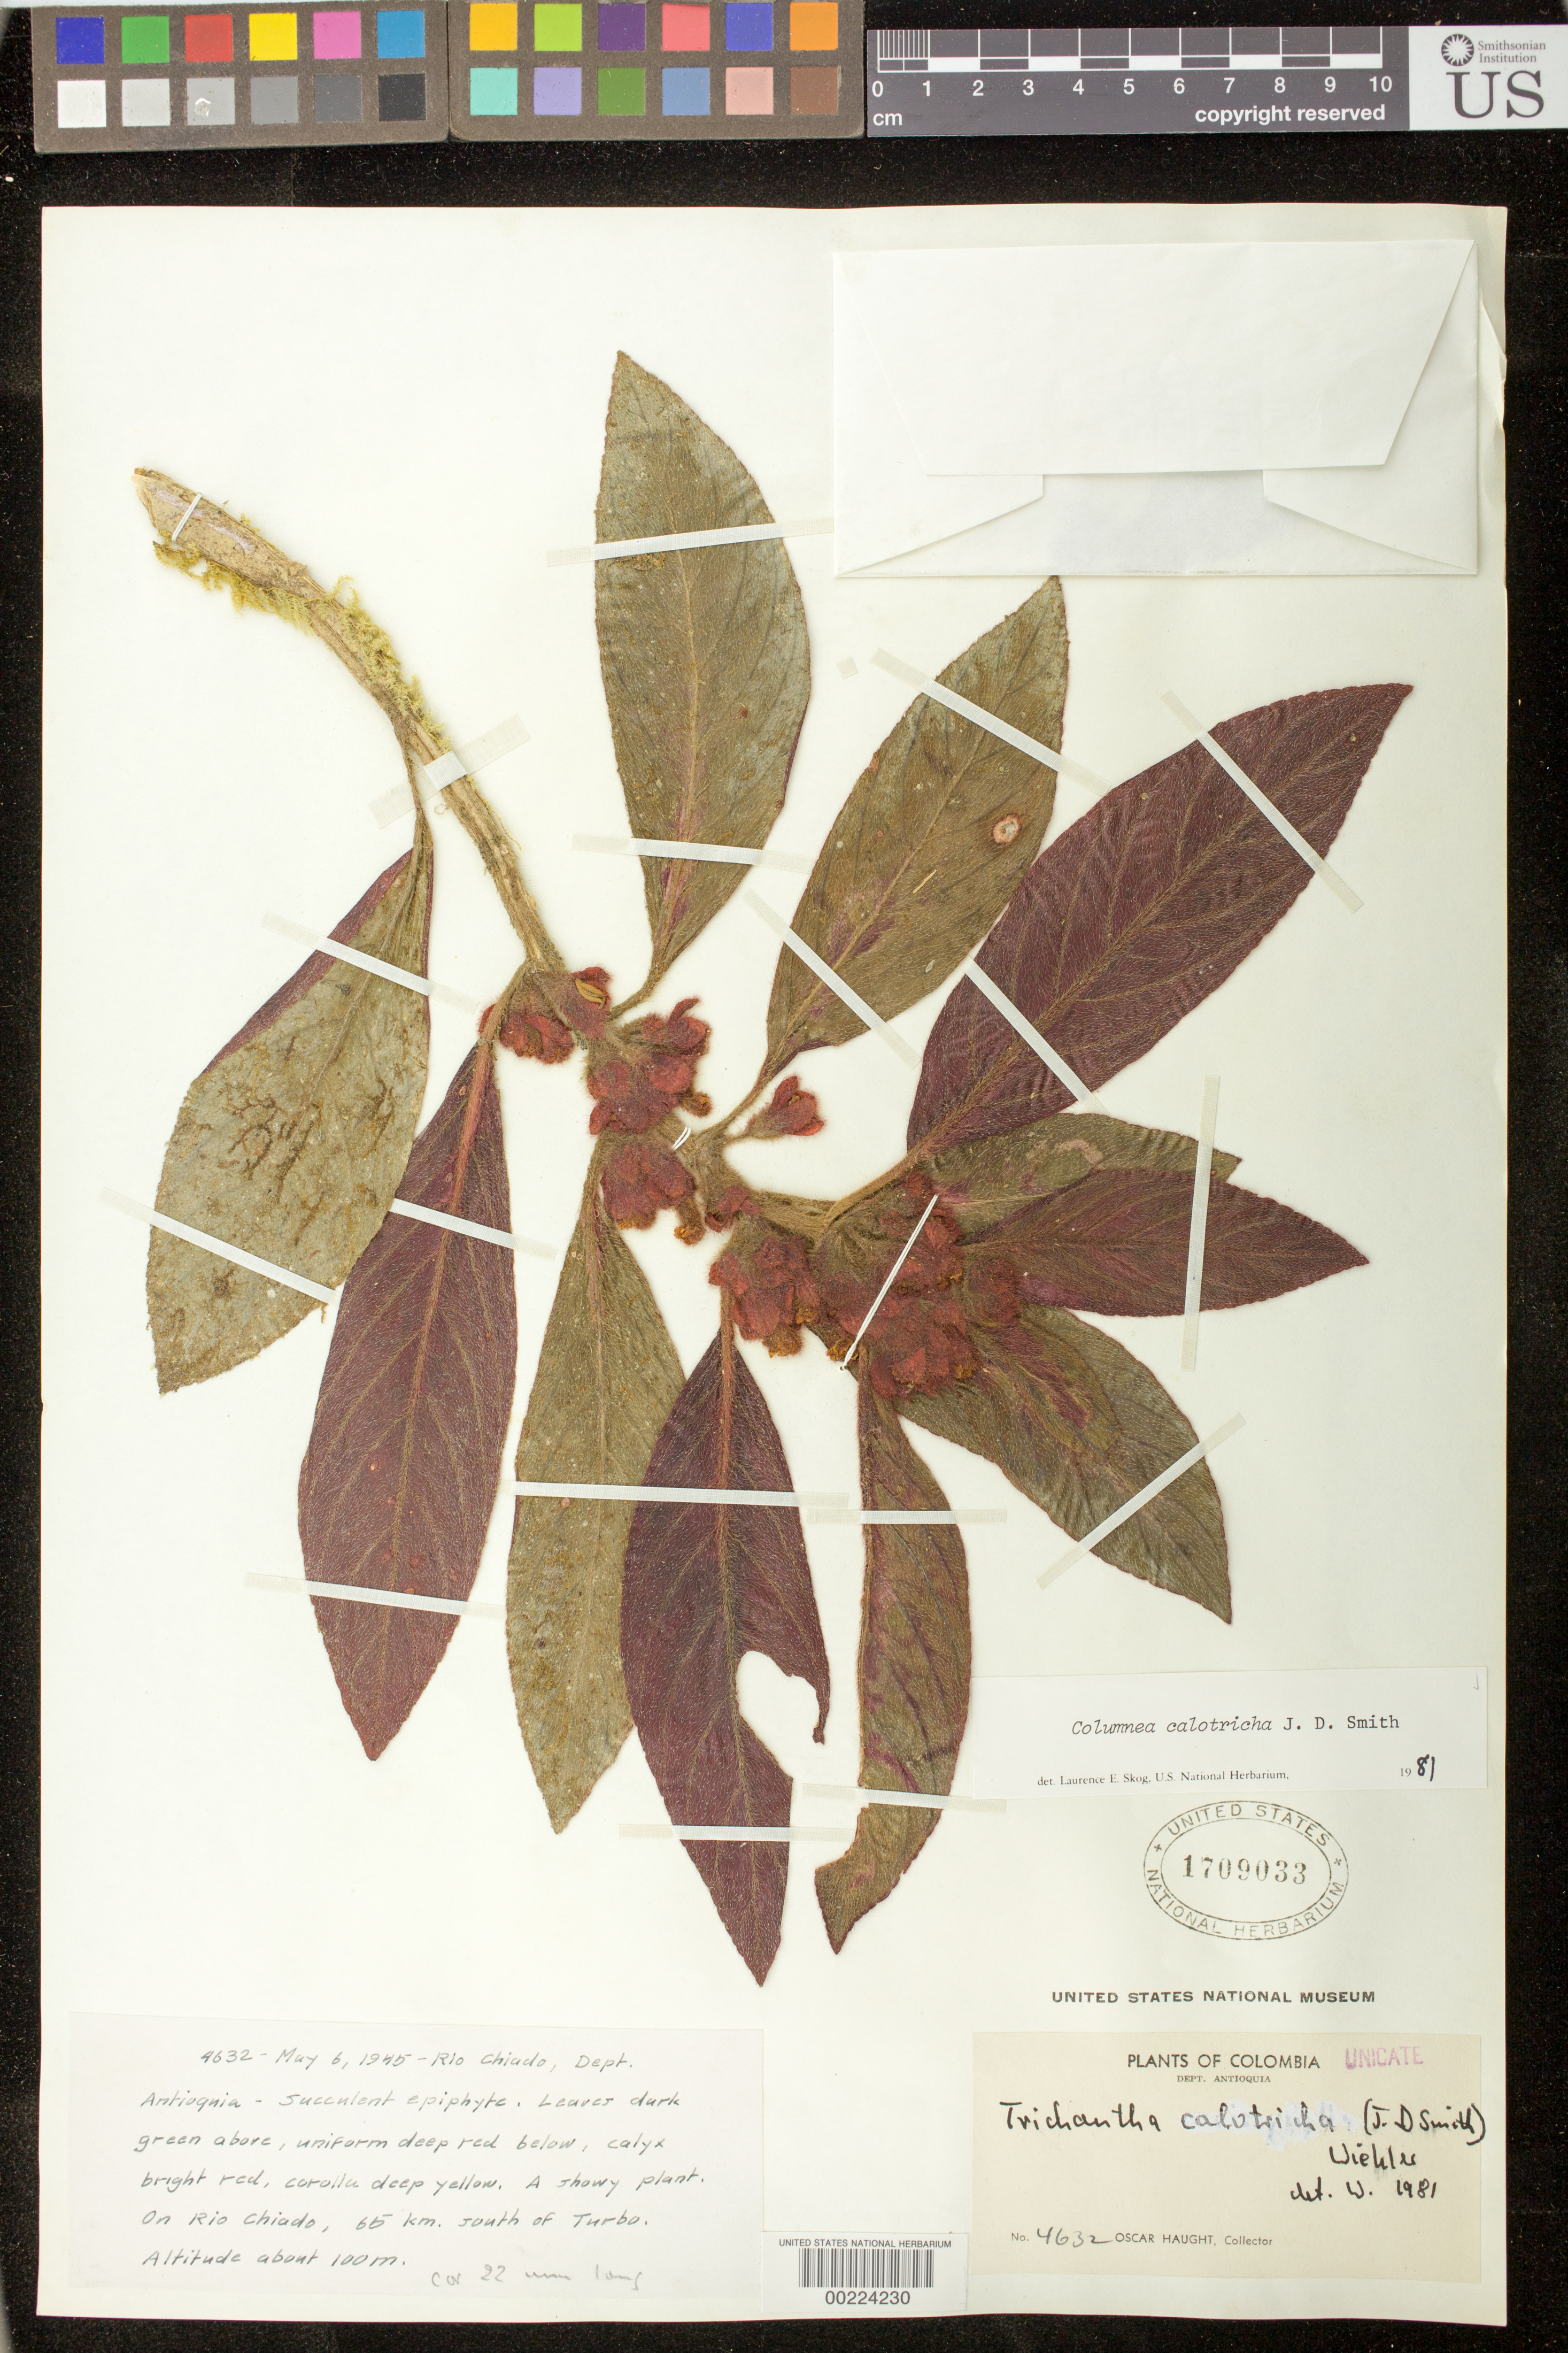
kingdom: Plantae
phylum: Tracheophyta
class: Magnoliopsida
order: Lamiales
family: Gesneriaceae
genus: Columnea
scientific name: Columnea calotricha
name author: Donn. Sm.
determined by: Skog, Laurence E.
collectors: O. L. Haught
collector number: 4632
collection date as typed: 06 May 1945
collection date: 1945-05-06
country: Colombia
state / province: Antioquia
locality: On Rio Chiado, 65 km S of Turbo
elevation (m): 100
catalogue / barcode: US 1709033